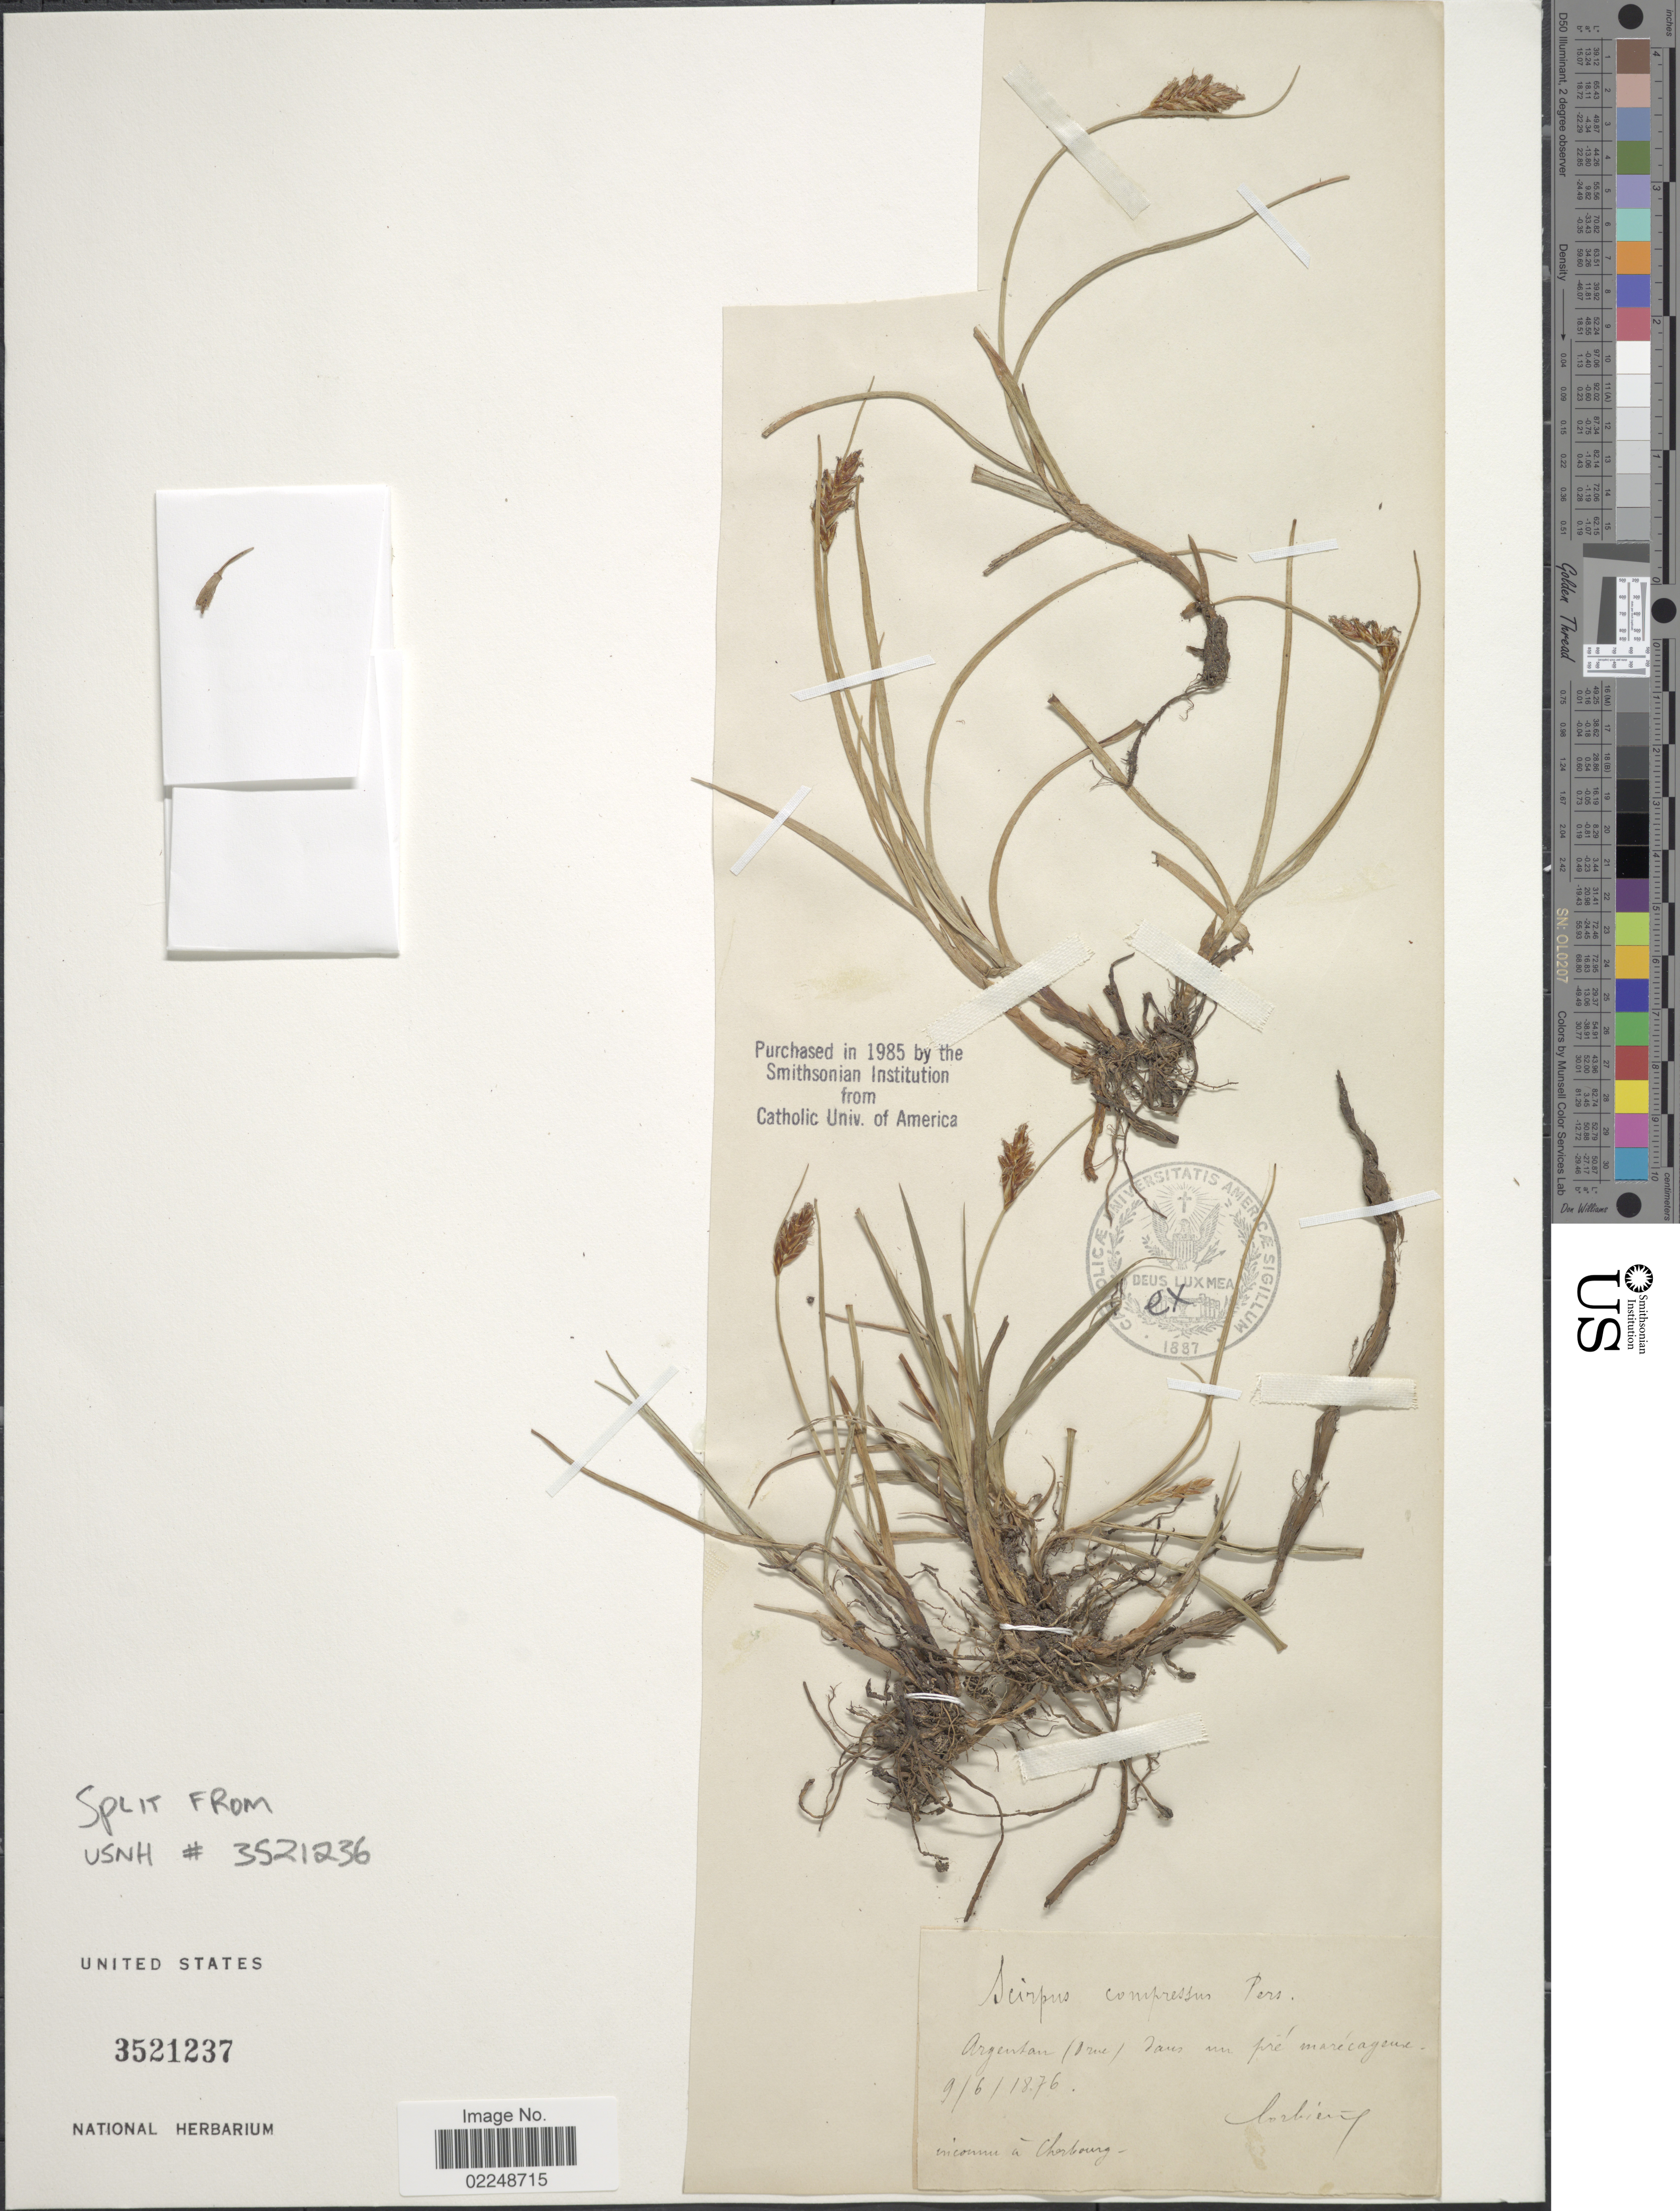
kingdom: Plantae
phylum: Tracheophyta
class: Liliopsida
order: Poales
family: Cyperaceae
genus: Blysmus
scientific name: Blysmus compressus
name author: (L.) Panzer ex Link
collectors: Corbiere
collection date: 1876-06-09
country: France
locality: Argentan (Orue) Saus in pre marecaysuse [interpreted]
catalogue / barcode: US 3521237